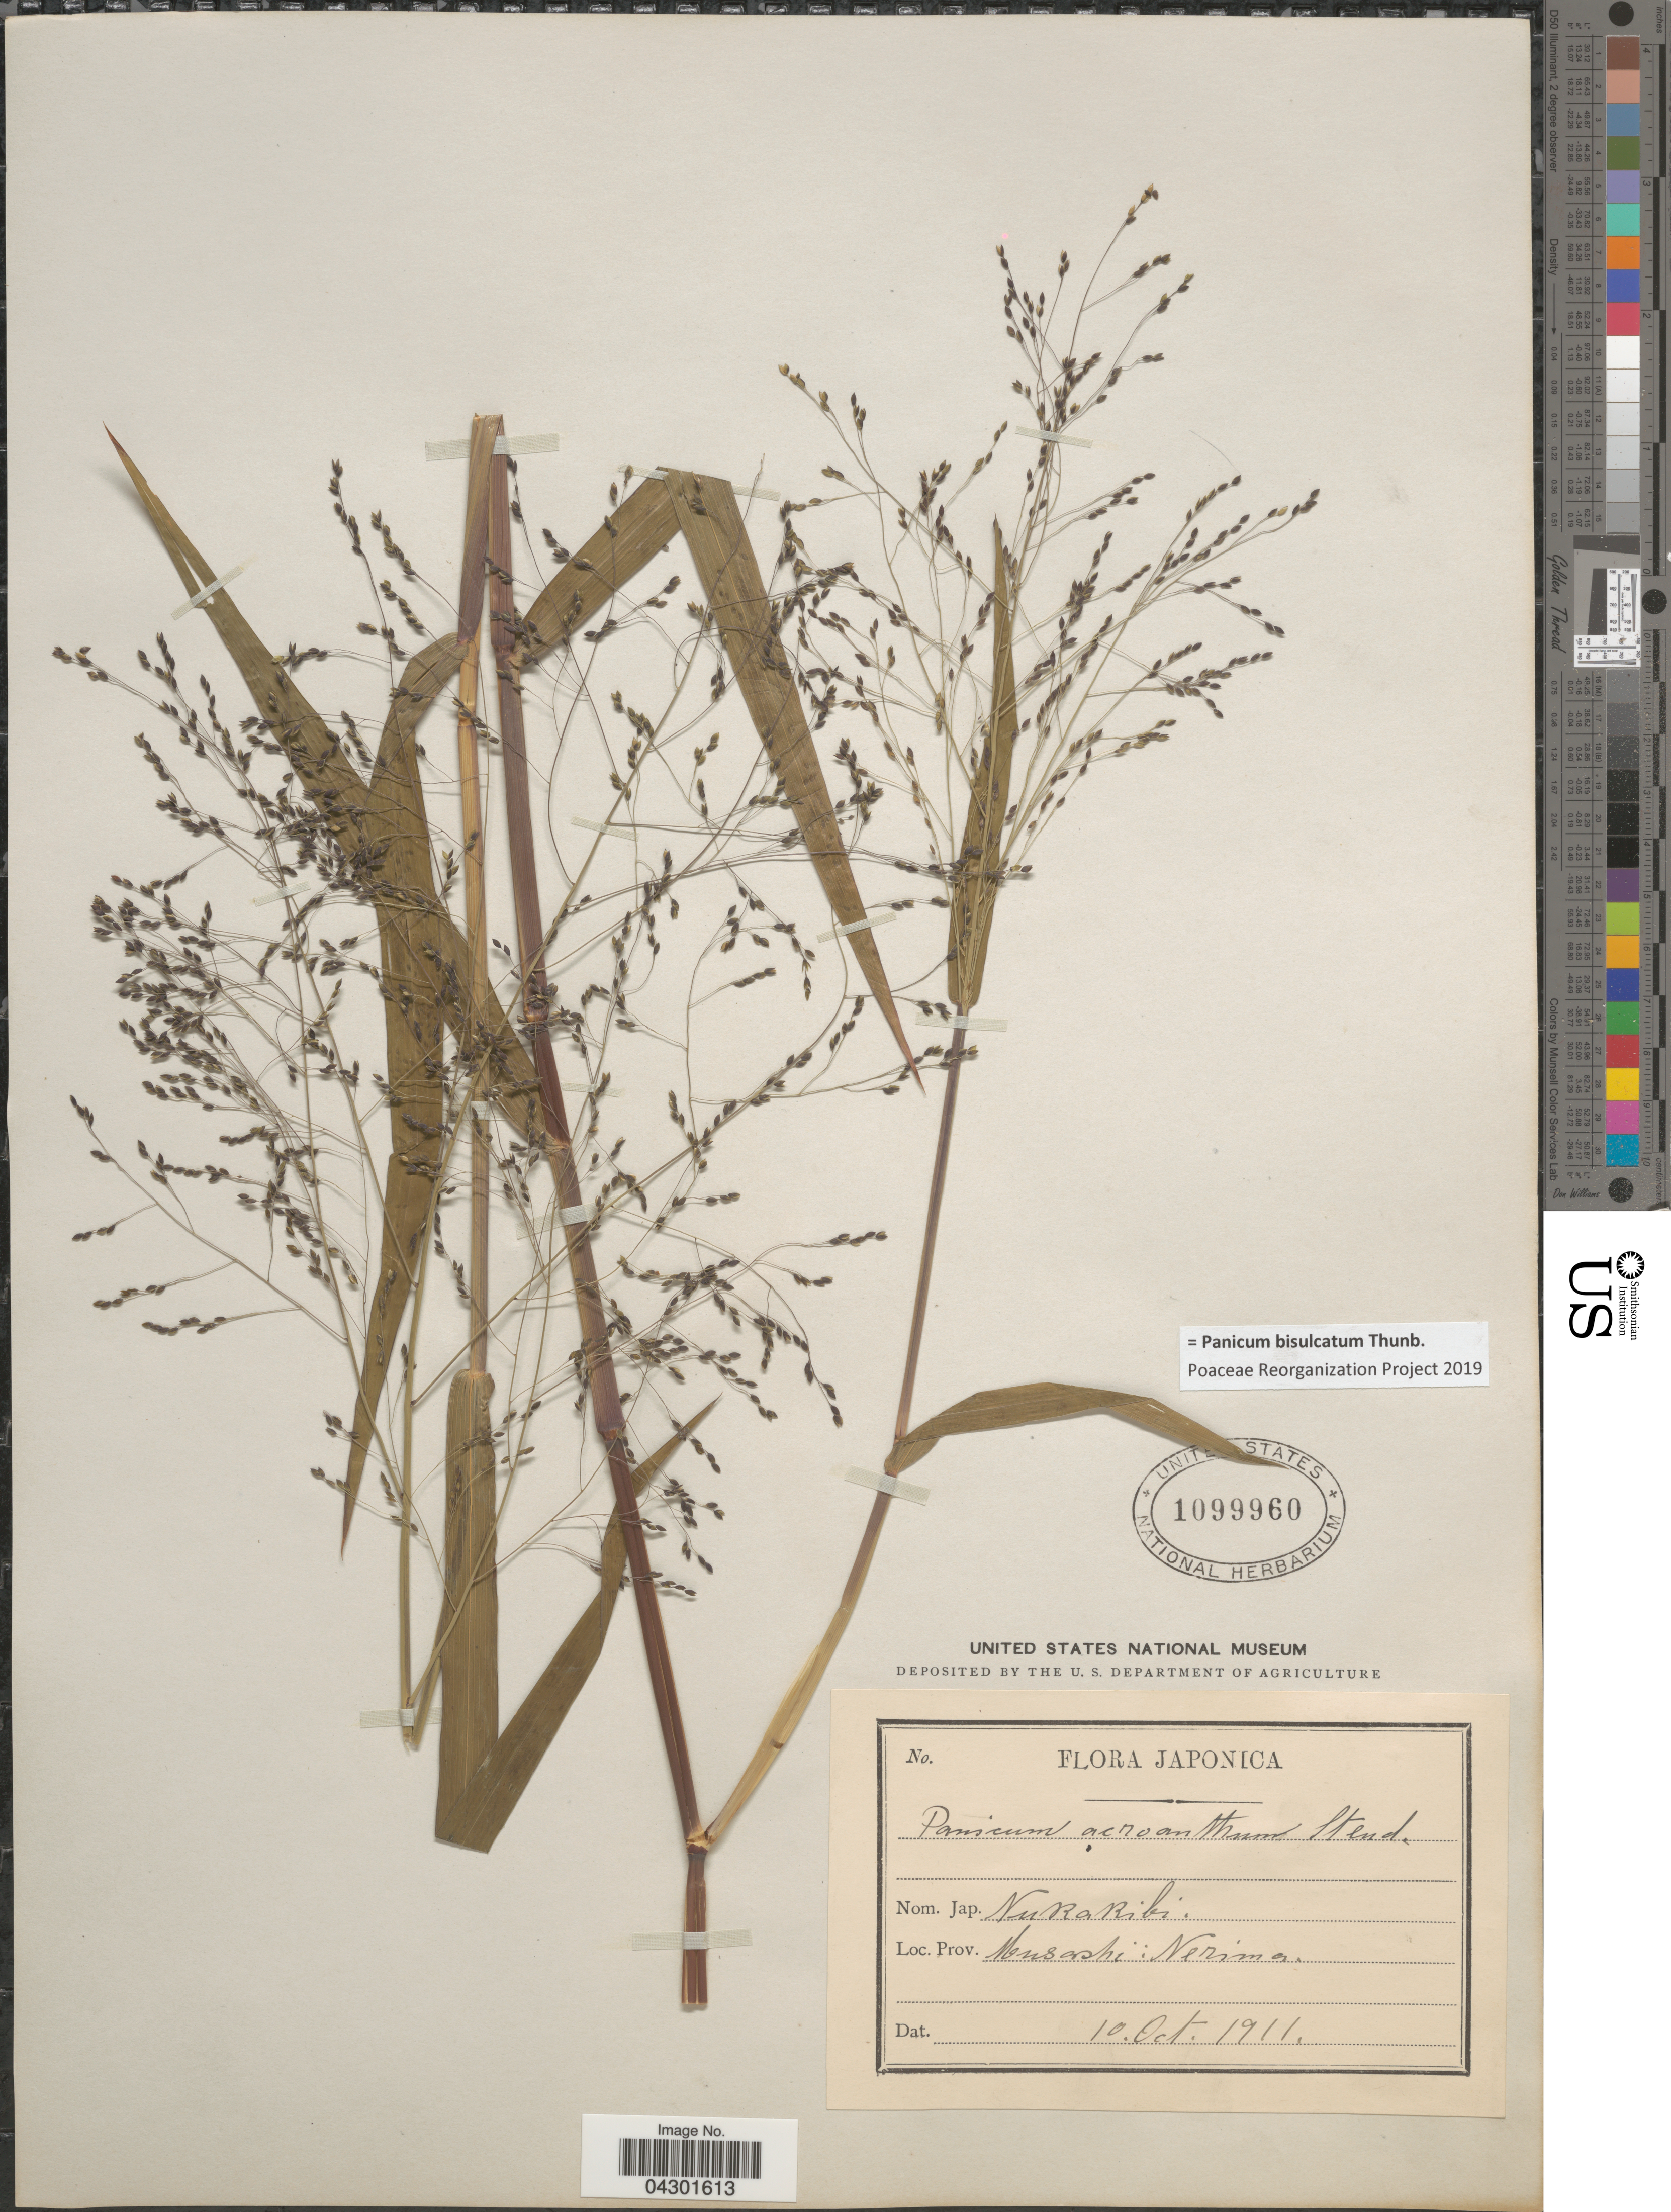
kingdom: Plantae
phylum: Tracheophyta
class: Liliopsida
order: Poales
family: Poaceae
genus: Panicum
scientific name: Panicum bisulcatum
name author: Thunb.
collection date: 1911-10-10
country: Japan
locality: Japonica. Musashi: Nekima.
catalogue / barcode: US 1099960